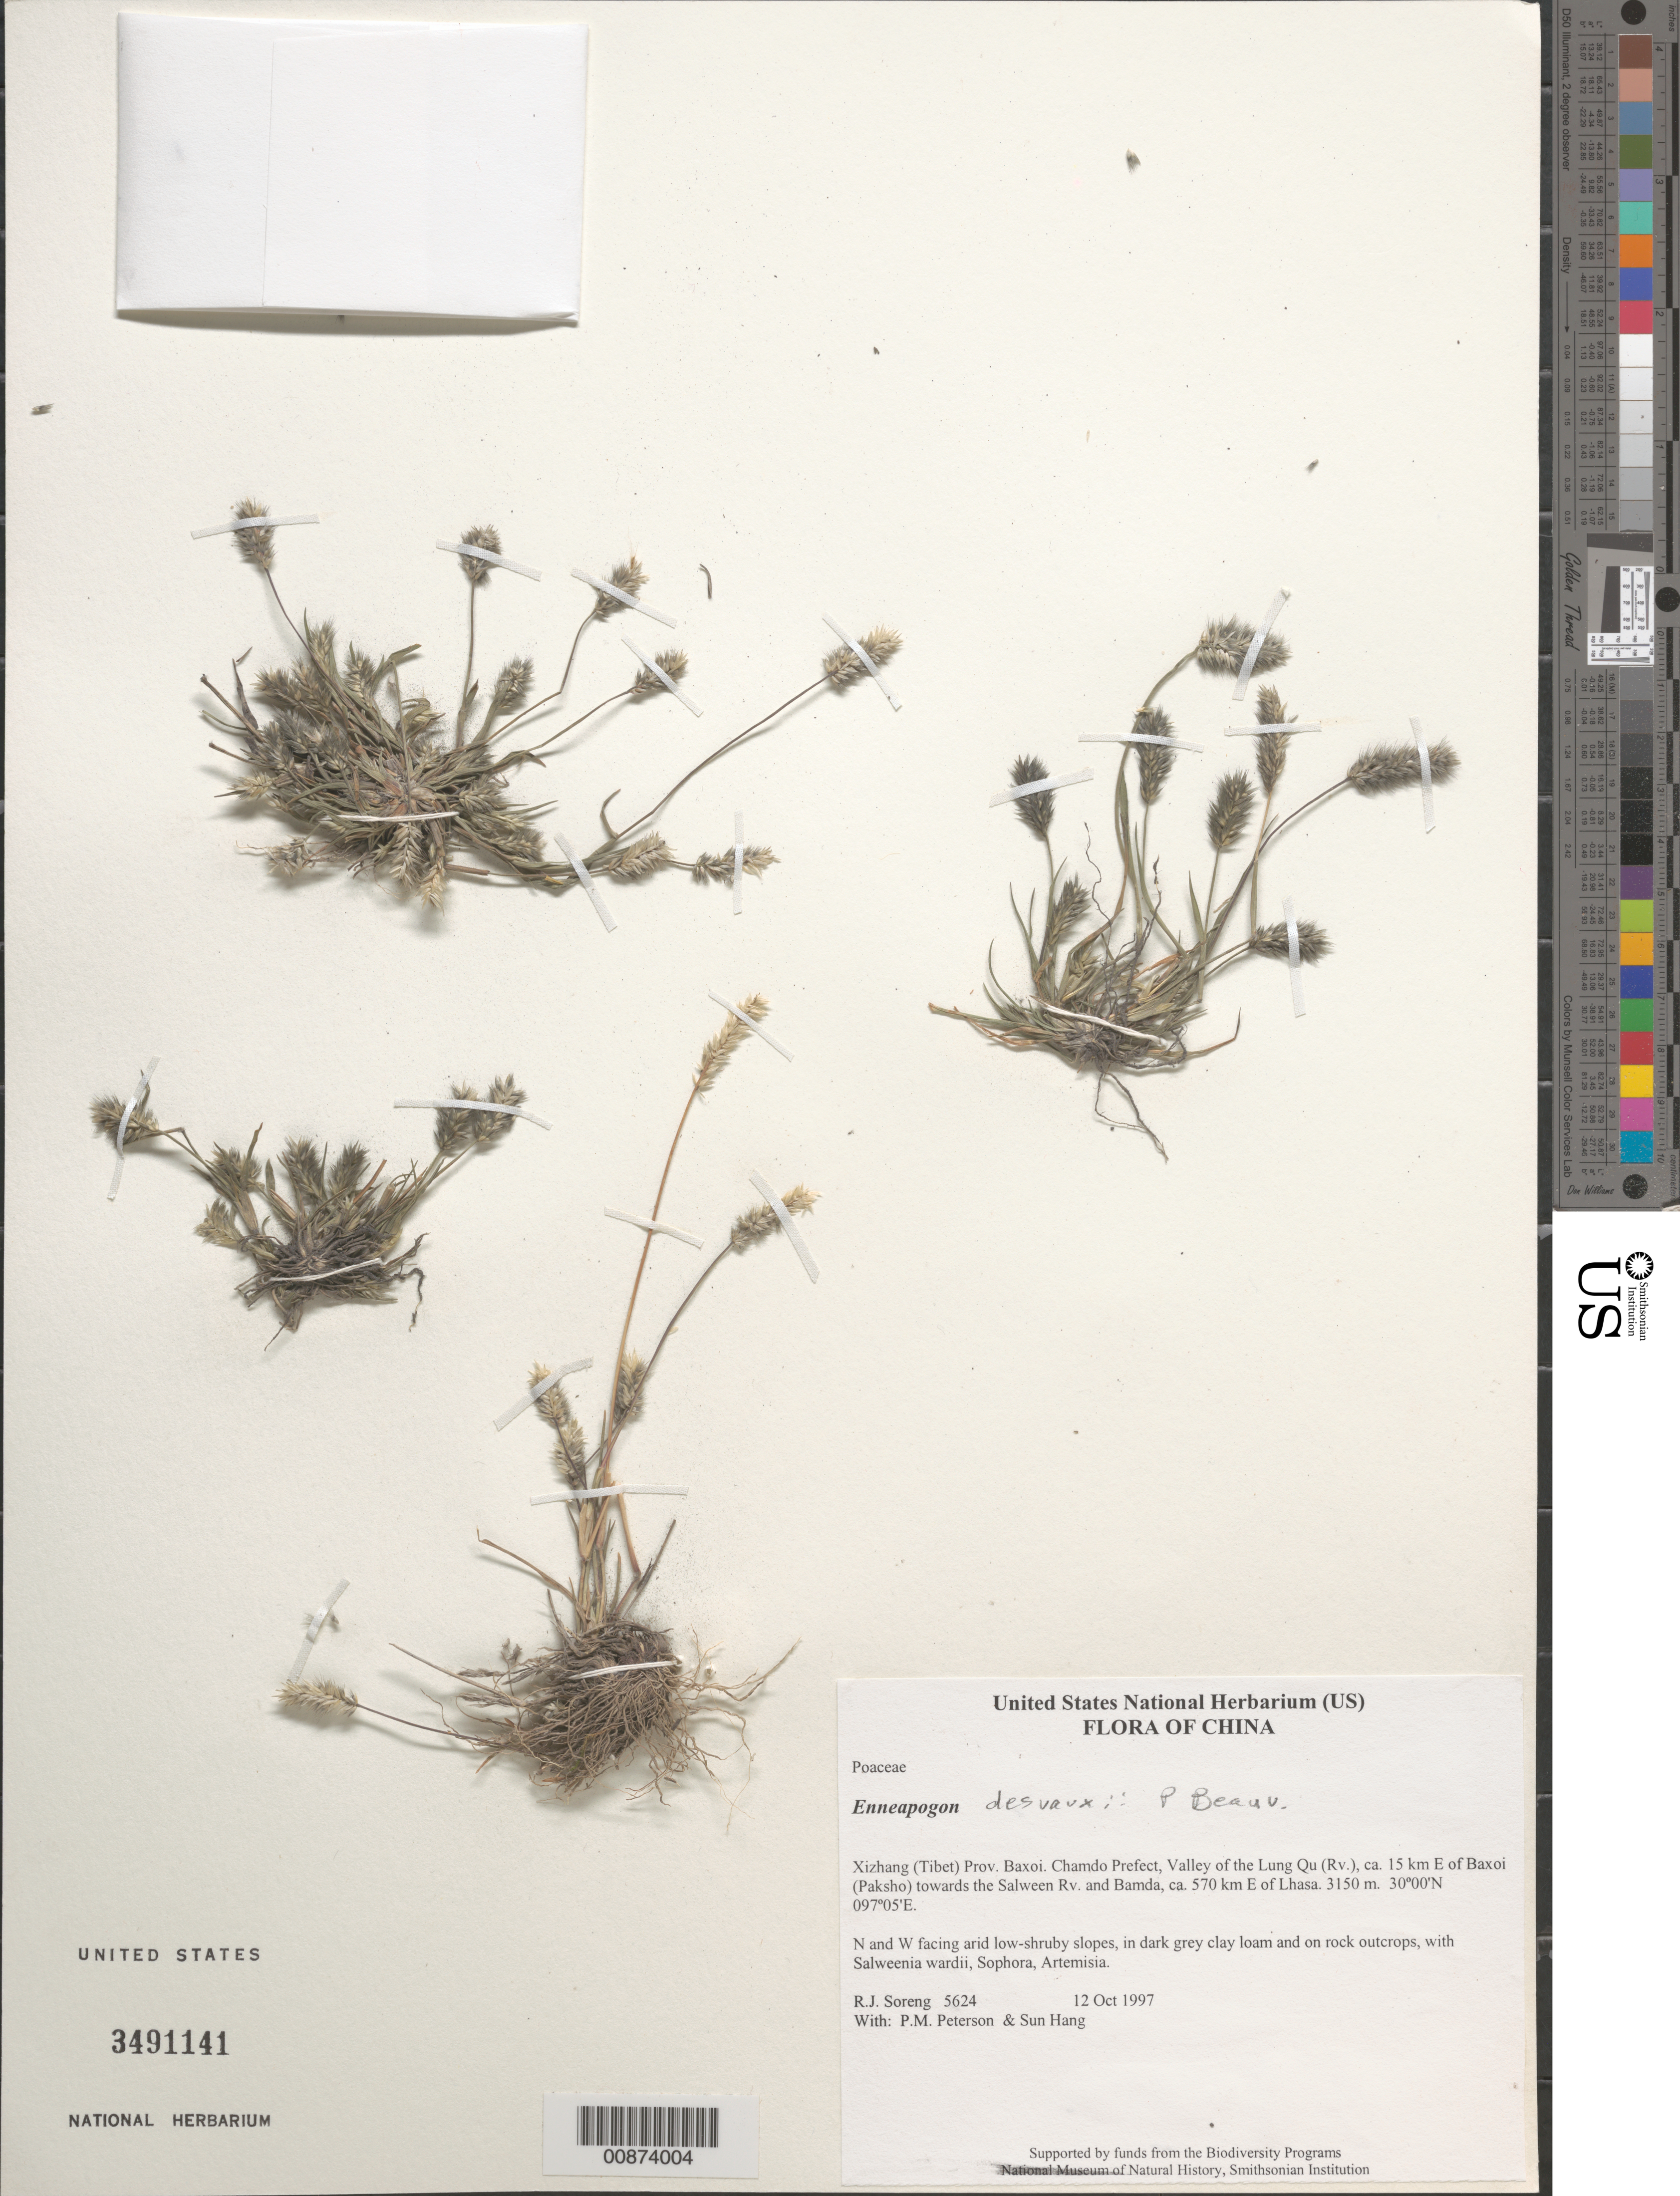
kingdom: Plantae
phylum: Tracheophyta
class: Liliopsida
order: Poales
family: Poaceae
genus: Enneapogon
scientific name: Enneapogon desvauxii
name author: P. Beauv.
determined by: Soreng, Robert J., Research Associate (BOT), Smithsonian Institution - National Museum of Natural History (UNITED STATES)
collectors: R. J. Soreng, P. M. Peterson & Sun Hang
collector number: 5624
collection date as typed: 12 Oct 1997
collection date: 1997-10-12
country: China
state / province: Xizang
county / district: Baxoi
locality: Chamdo Prefect, Valley of the Lung Qu (Rv.), ca. 15 km E of Baxoi (Paksho) towards the Salween Rv. and Bamda, ca. 570 km E of Lhasa.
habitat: N and W facing arid low-shruby slopes, in dark grey clay loam and on rock outcrops, with Salweenia wardii, Sophora, Artemisia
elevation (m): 3150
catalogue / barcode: US 3491141